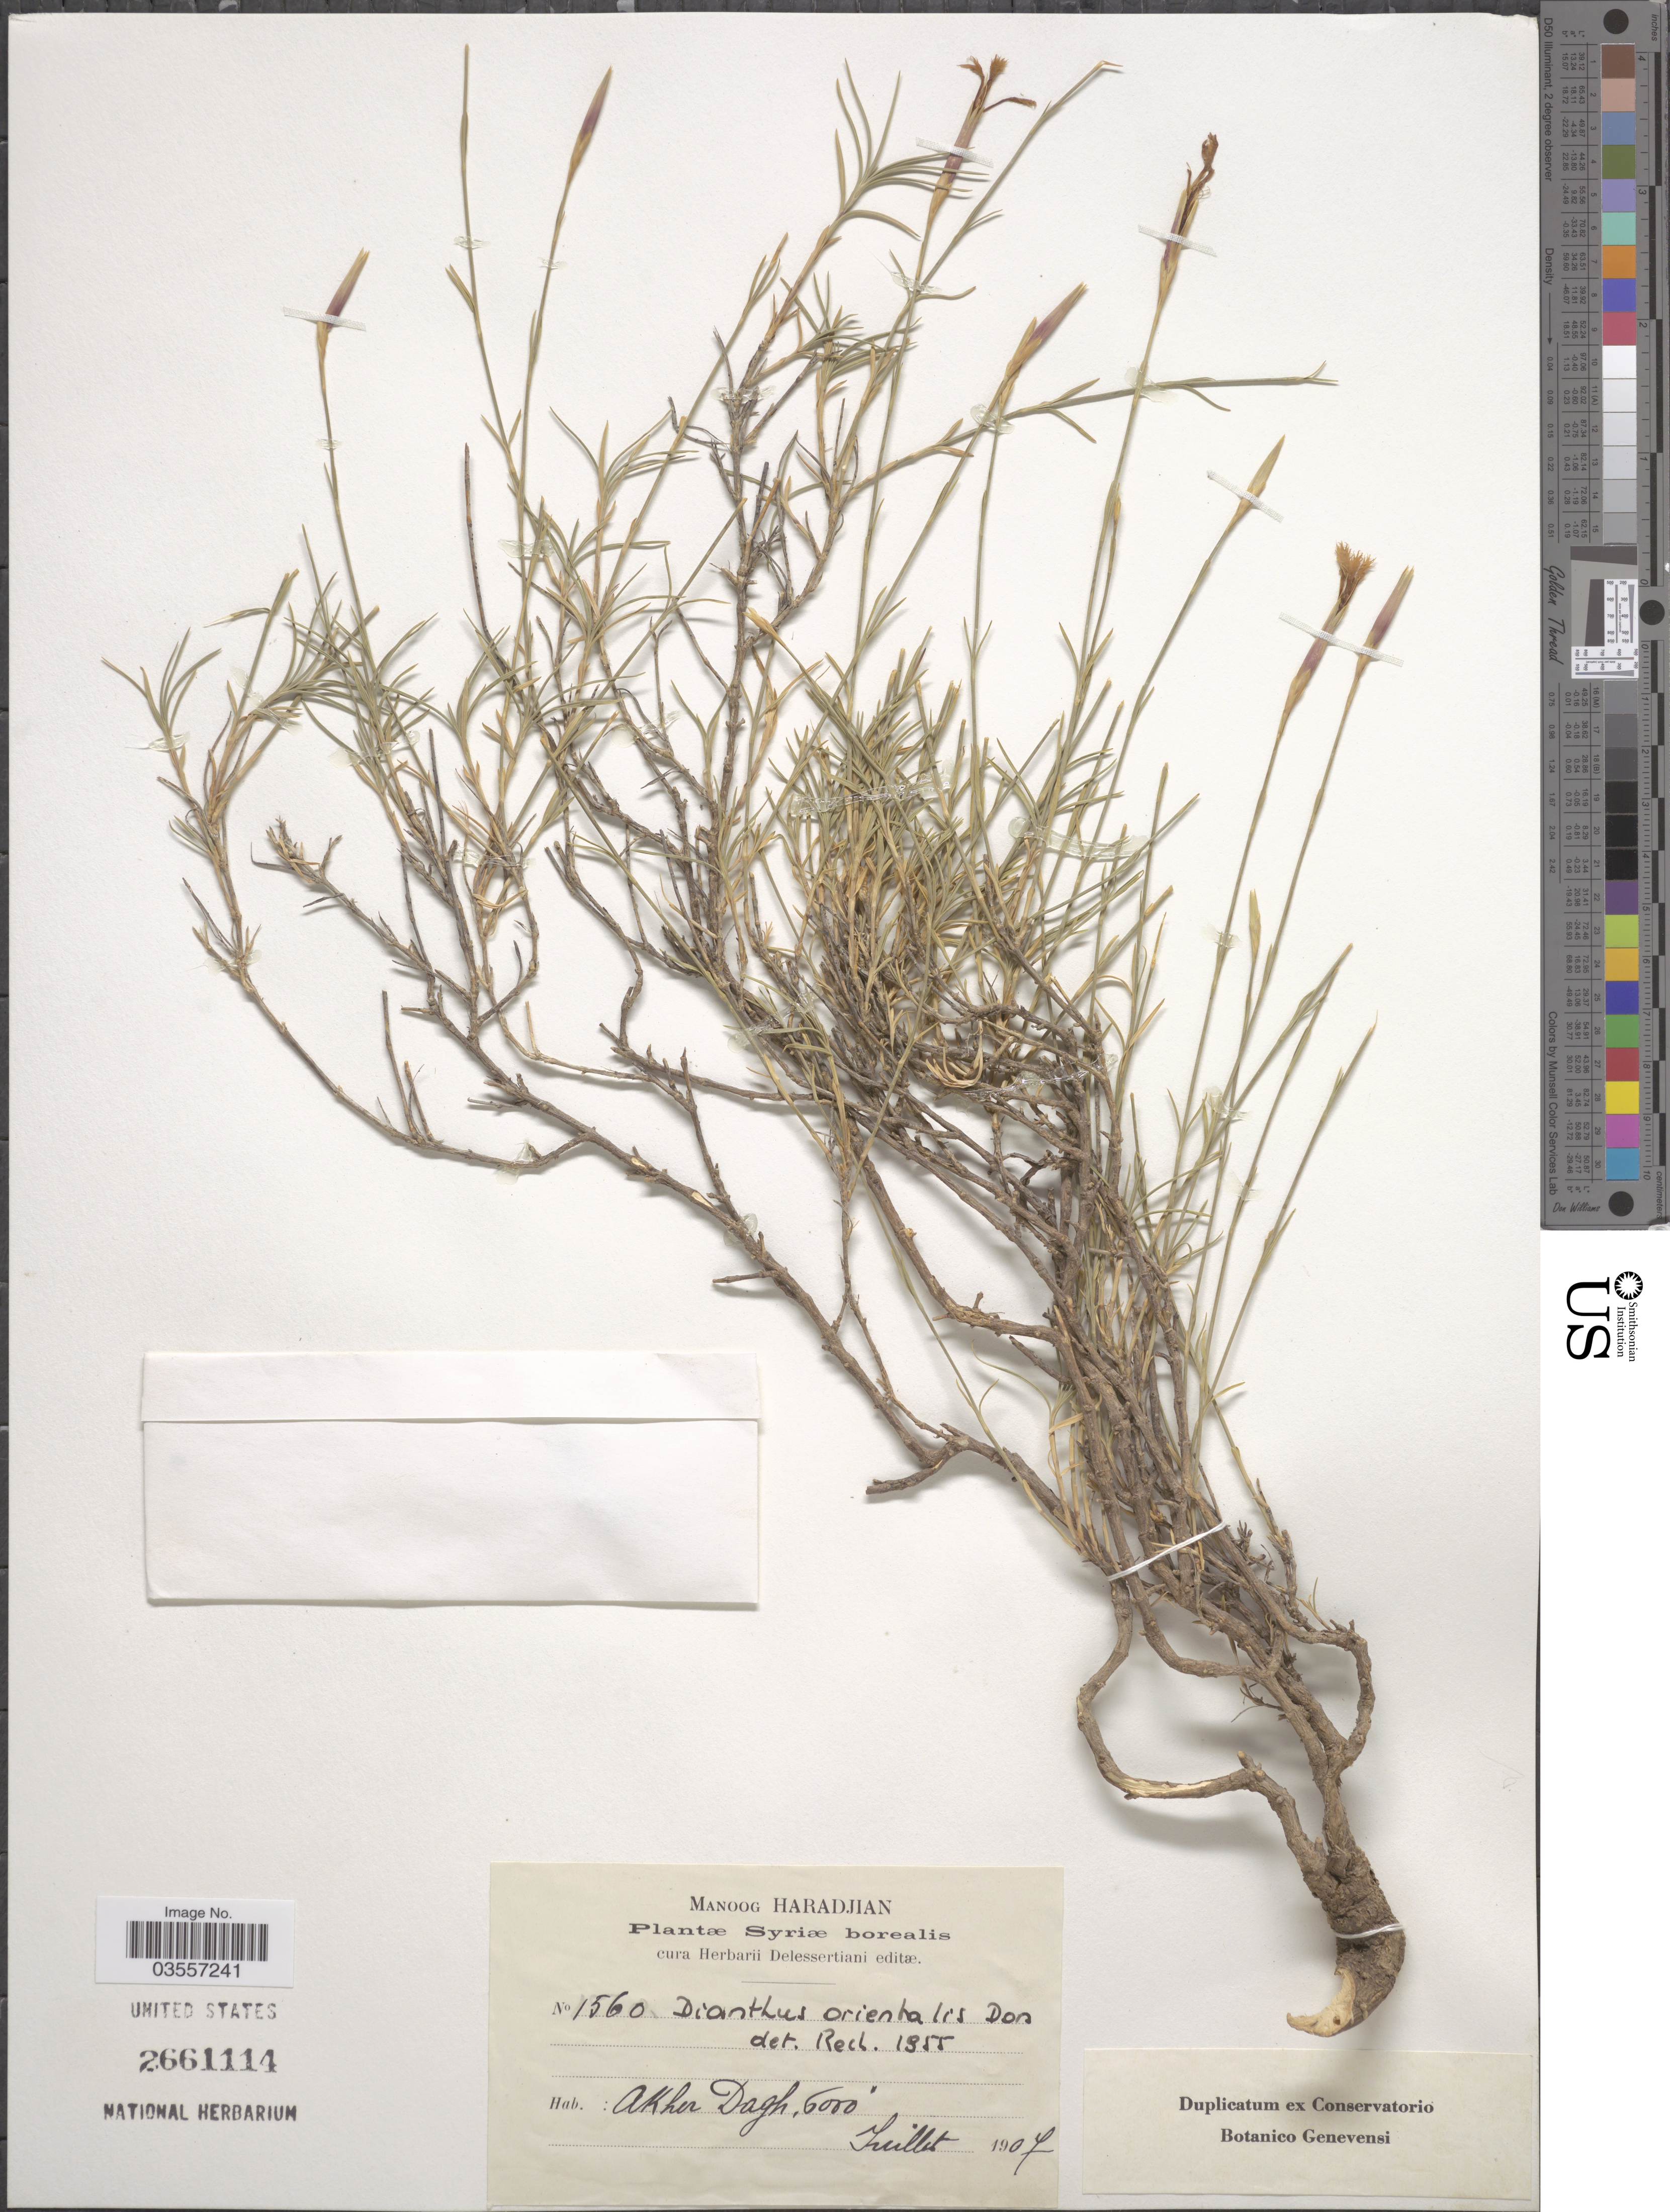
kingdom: Plantae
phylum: Tracheophyta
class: Magnoliopsida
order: Caryophyllales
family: Caryophyllaceae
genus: Dianthus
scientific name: Dianthus orientalis subsp. orientalis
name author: Adams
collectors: M. Haradjian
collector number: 1560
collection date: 1907-07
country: Syria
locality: Syriæ borealis. Akher Dagh.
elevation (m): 1829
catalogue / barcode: US 2661114